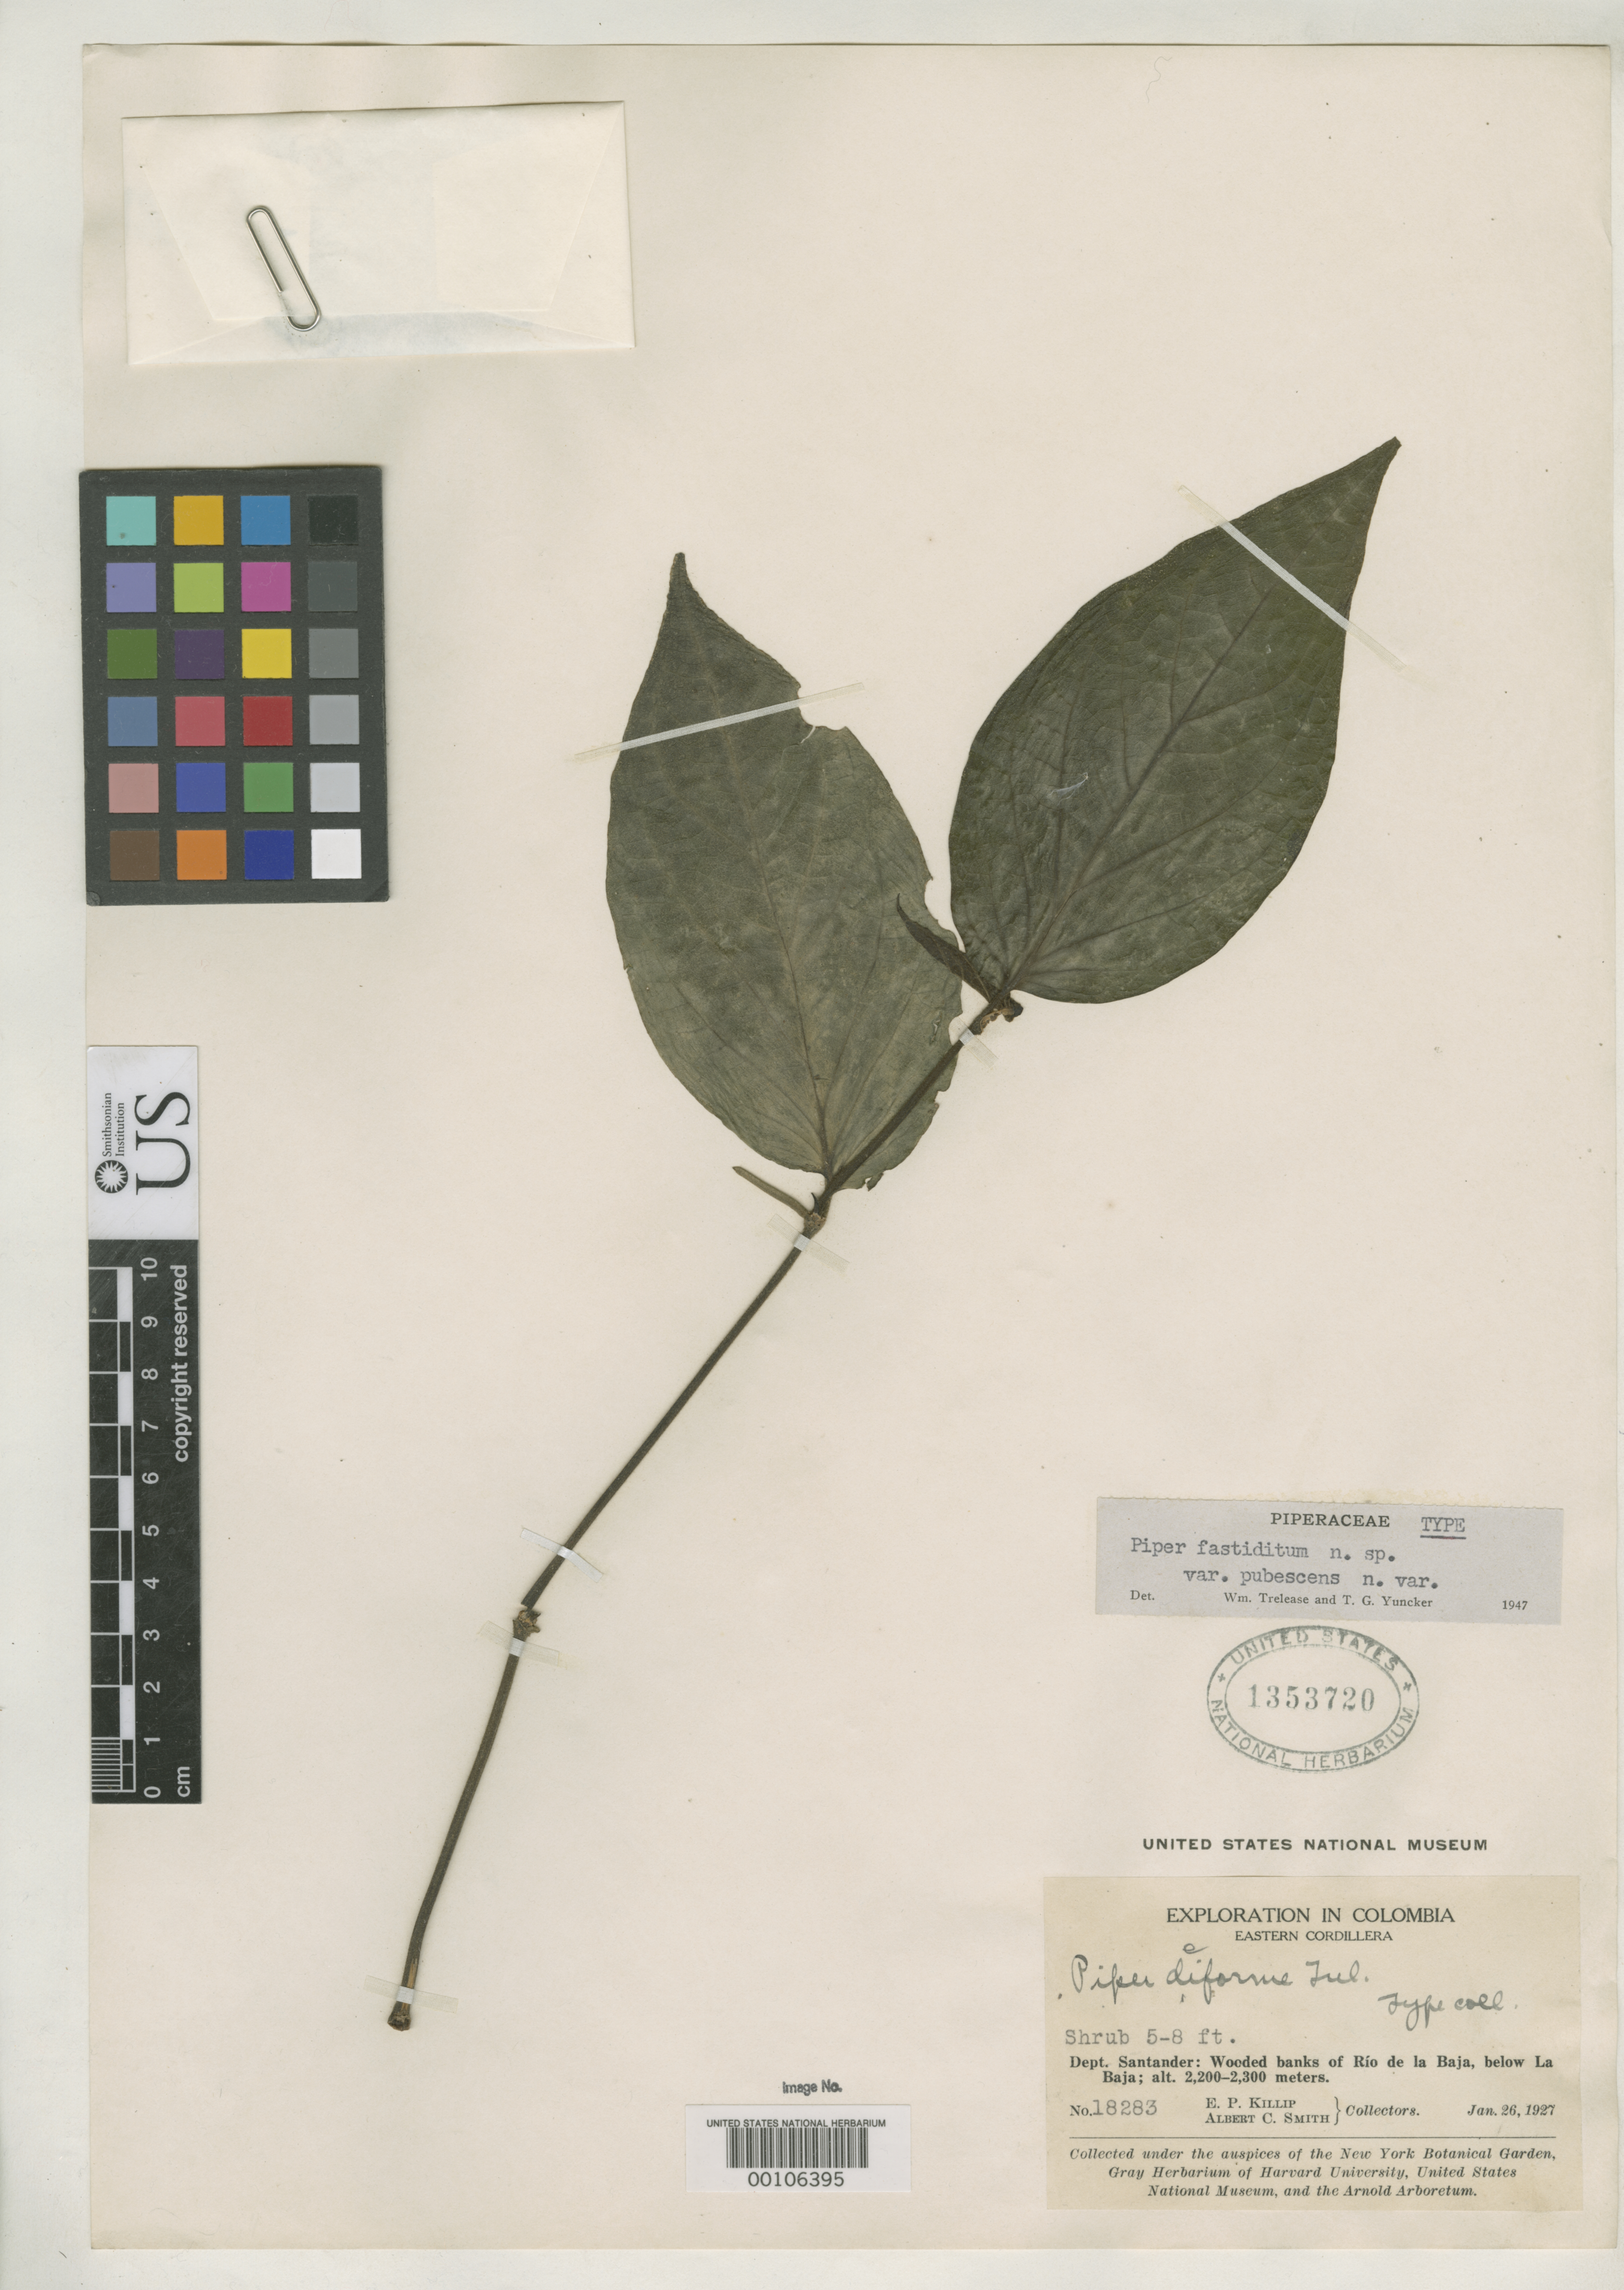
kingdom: Plantae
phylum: Tracheophyta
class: Magnoliopsida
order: Piperales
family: Piperaceae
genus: Piper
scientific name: Piper fastiditum var. pubescens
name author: Trel. & Yunck.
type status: Holotype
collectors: E. P. Killip & A. C. Smith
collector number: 18283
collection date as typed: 26 Jan 1927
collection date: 1927-01-26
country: Colombia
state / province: Santander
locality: Below La Baja.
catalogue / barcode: US 1353720